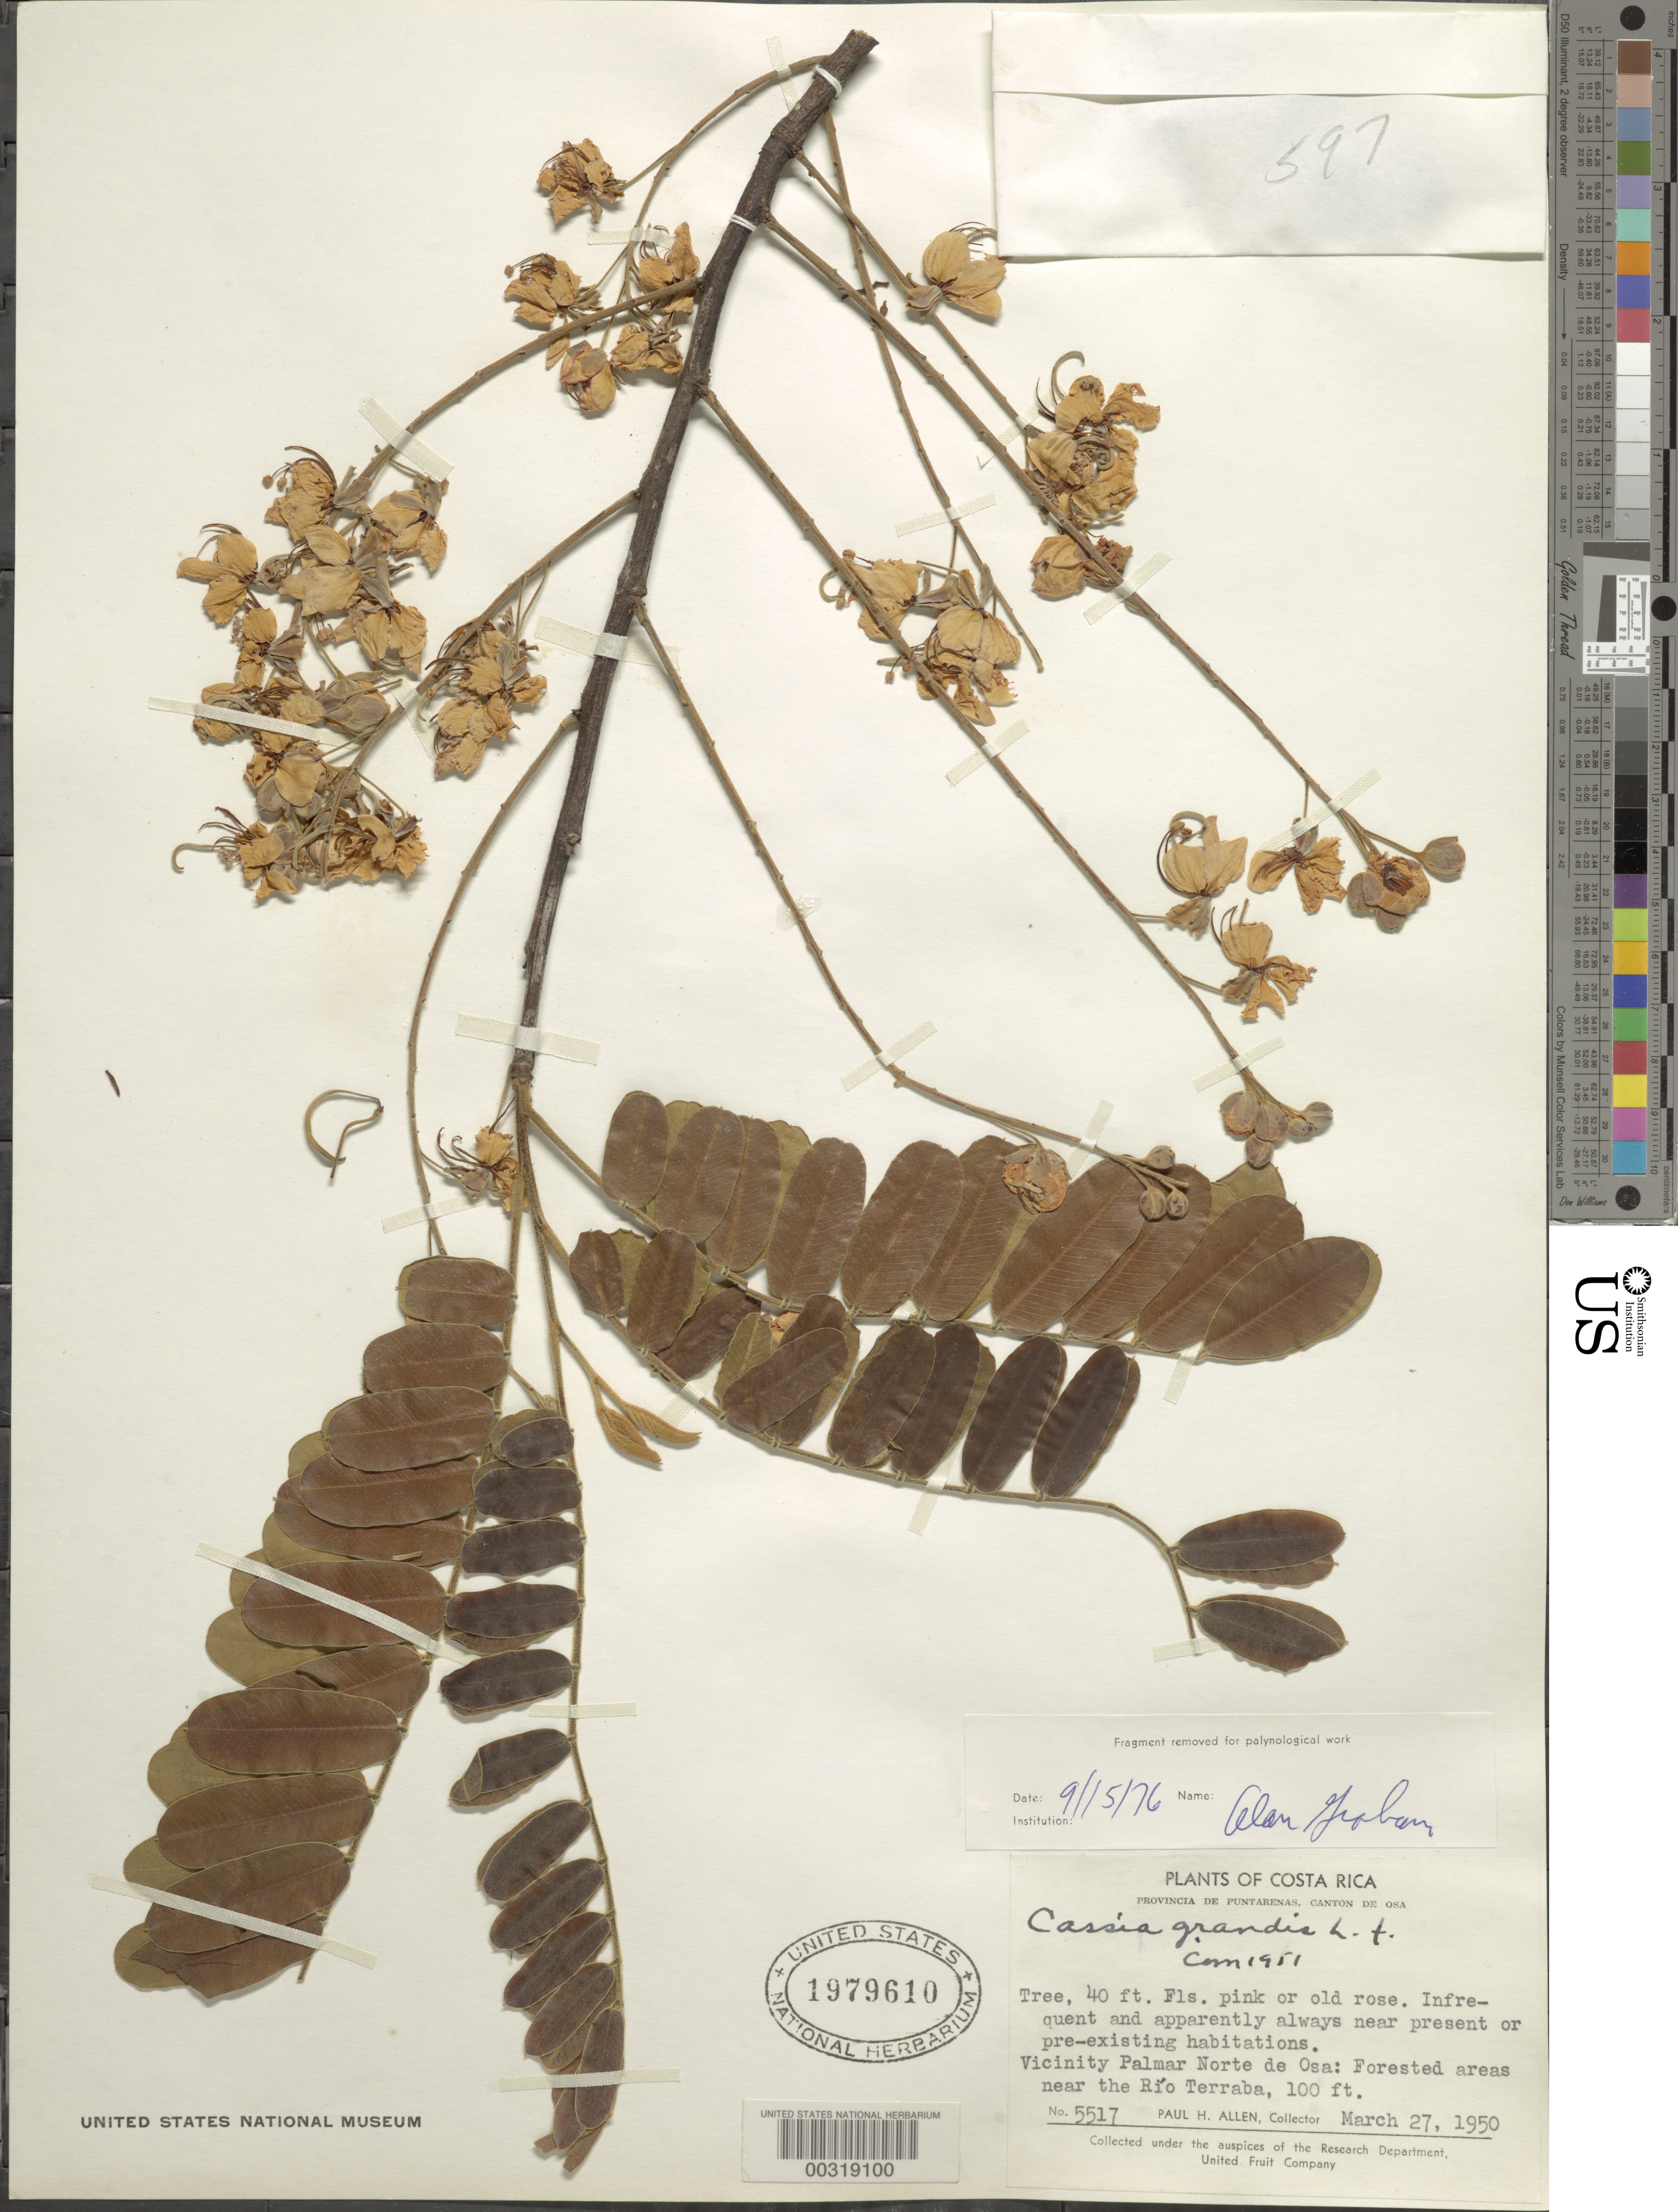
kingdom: Plantae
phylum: Tracheophyta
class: Magnoliopsida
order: Fabales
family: Fabaceae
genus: Cassia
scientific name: Cassia grandis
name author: L. f.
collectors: P. H. Allen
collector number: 5517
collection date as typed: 27 Mar 1950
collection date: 1950-03-27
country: Costa Rica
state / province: Puntarenas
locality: Vicinity palmar norte de osa; near the rio terraba; canto de osa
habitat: Forested areas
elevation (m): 30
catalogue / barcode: US 1979610